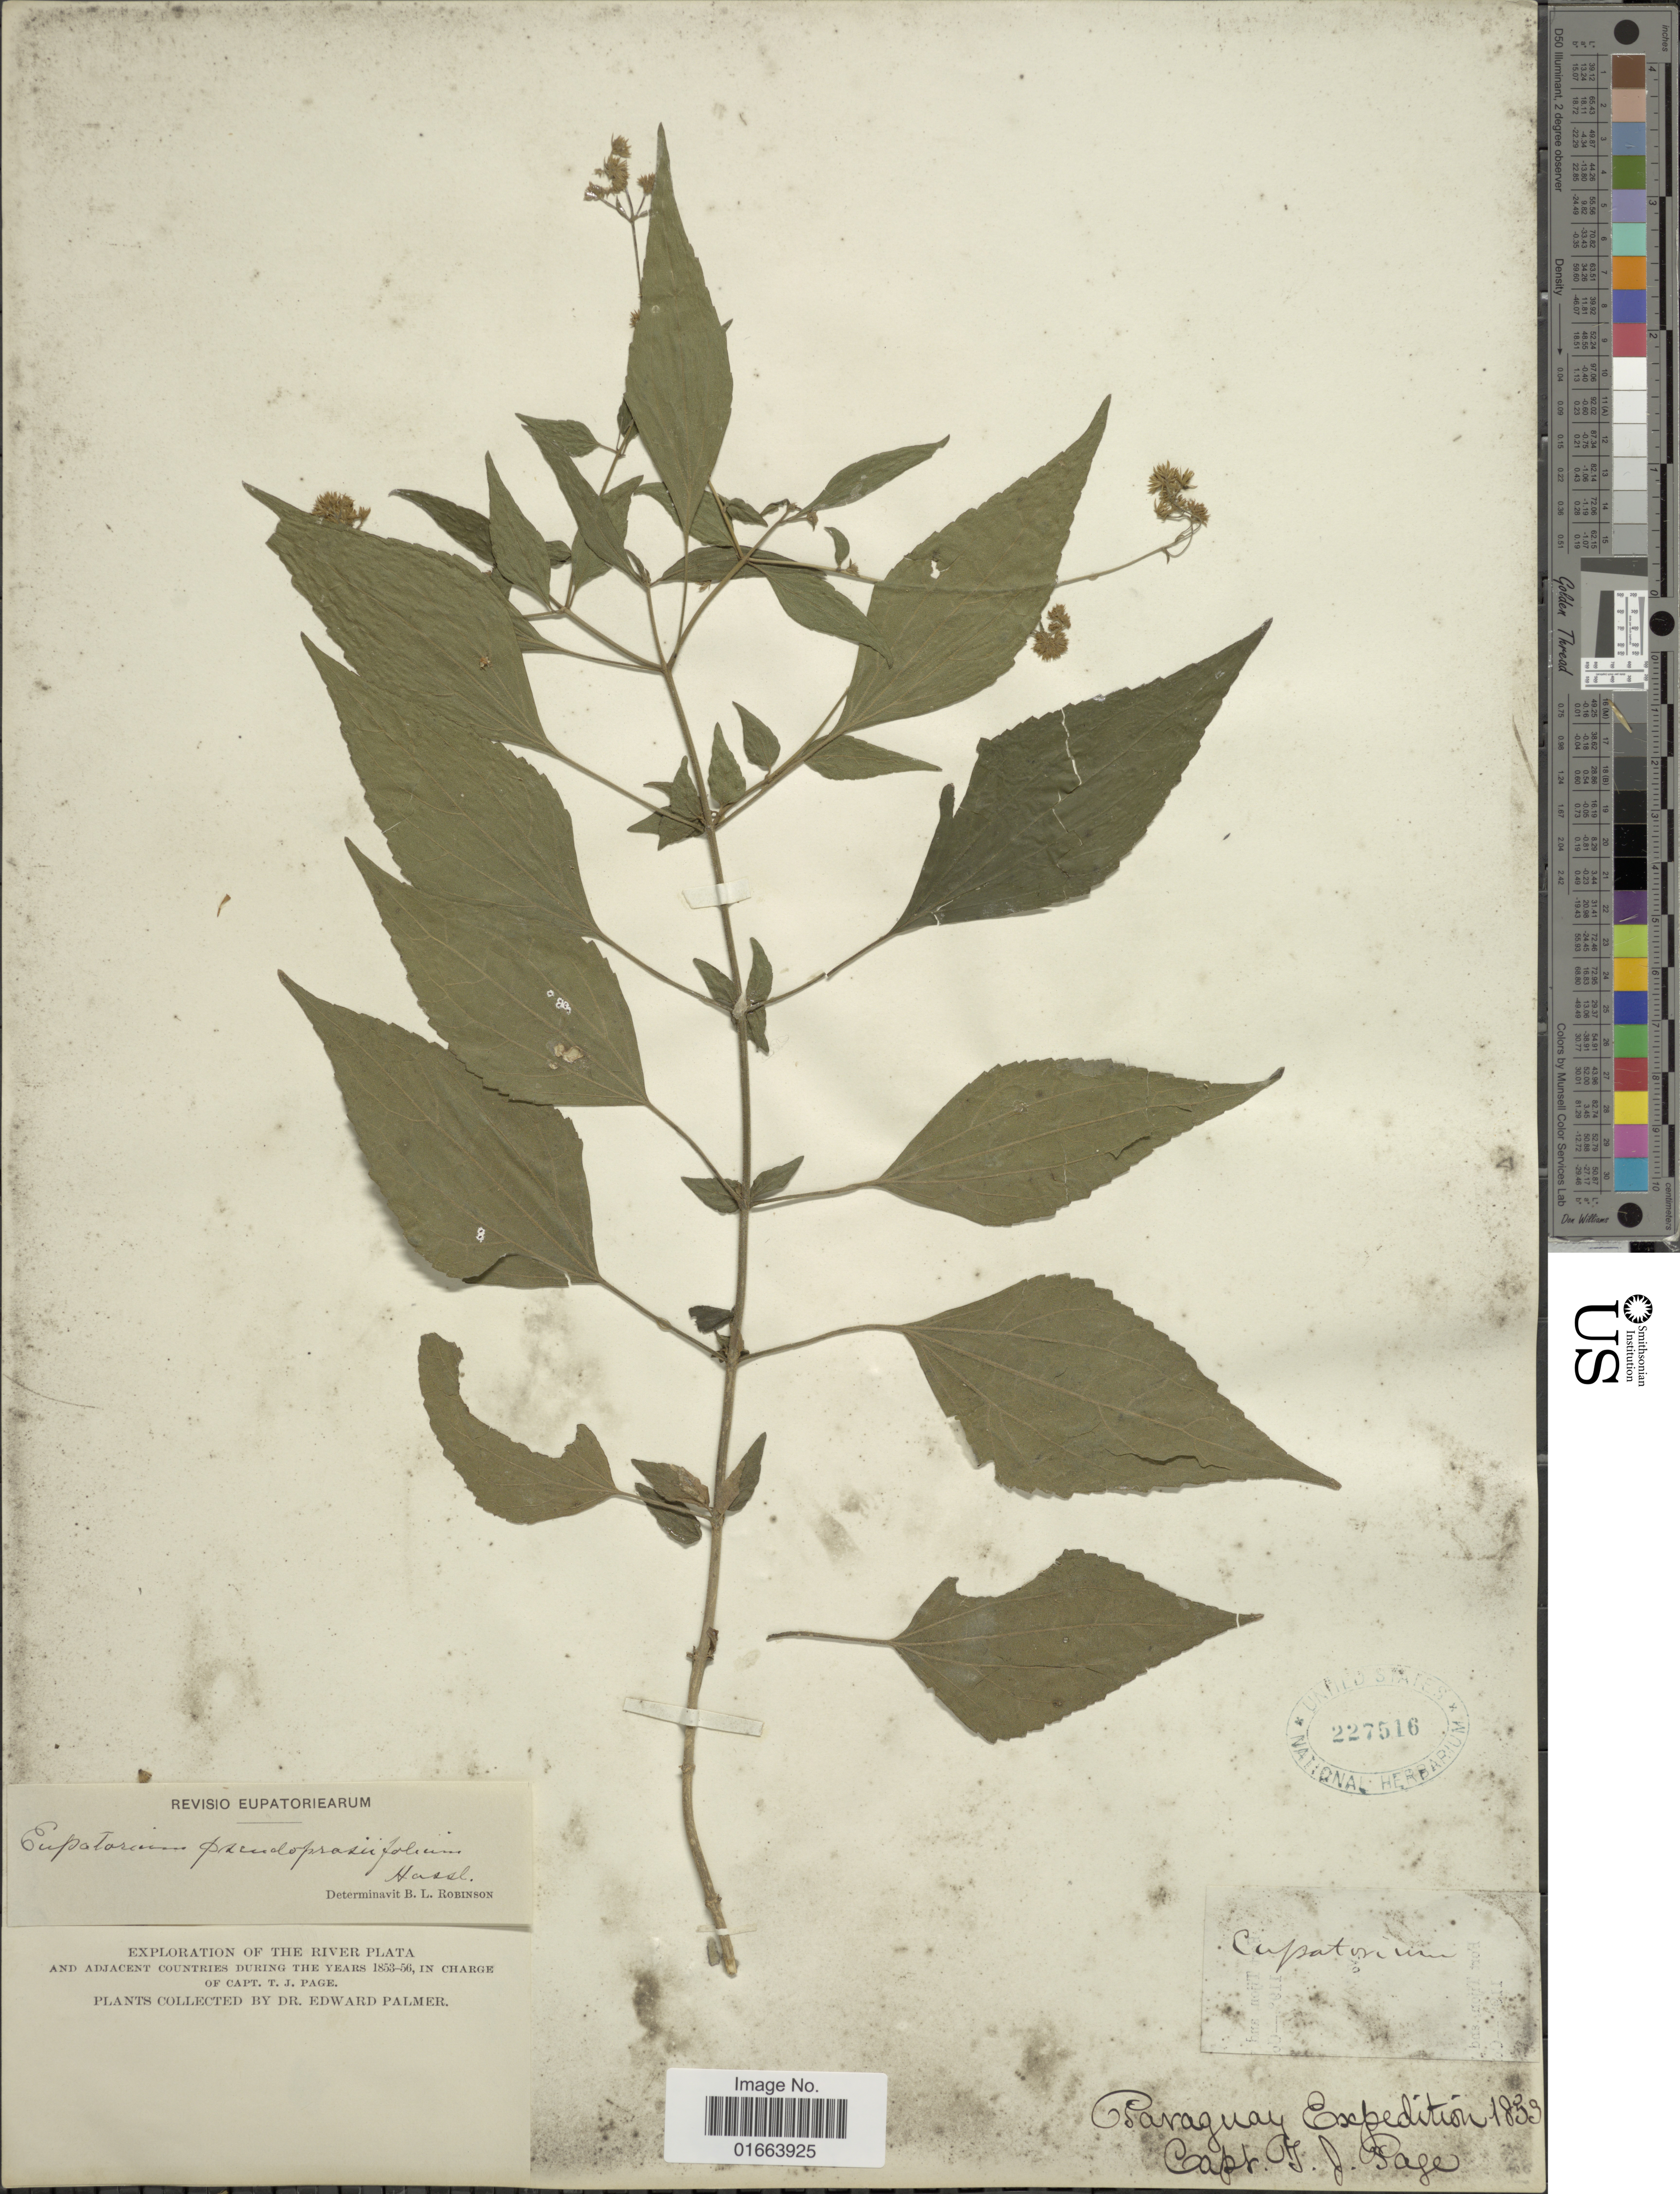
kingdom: Plantae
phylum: Tracheophyta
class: Magnoliopsida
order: Asterales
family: Asteraceae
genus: Chacoa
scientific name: Chacoa pseudoprasiifolia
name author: (Hassl.) R.M. King & H. Rob.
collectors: E. Palmer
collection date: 1853/1856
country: Paraguay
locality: River Plata and adjacent countries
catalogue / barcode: US 227516